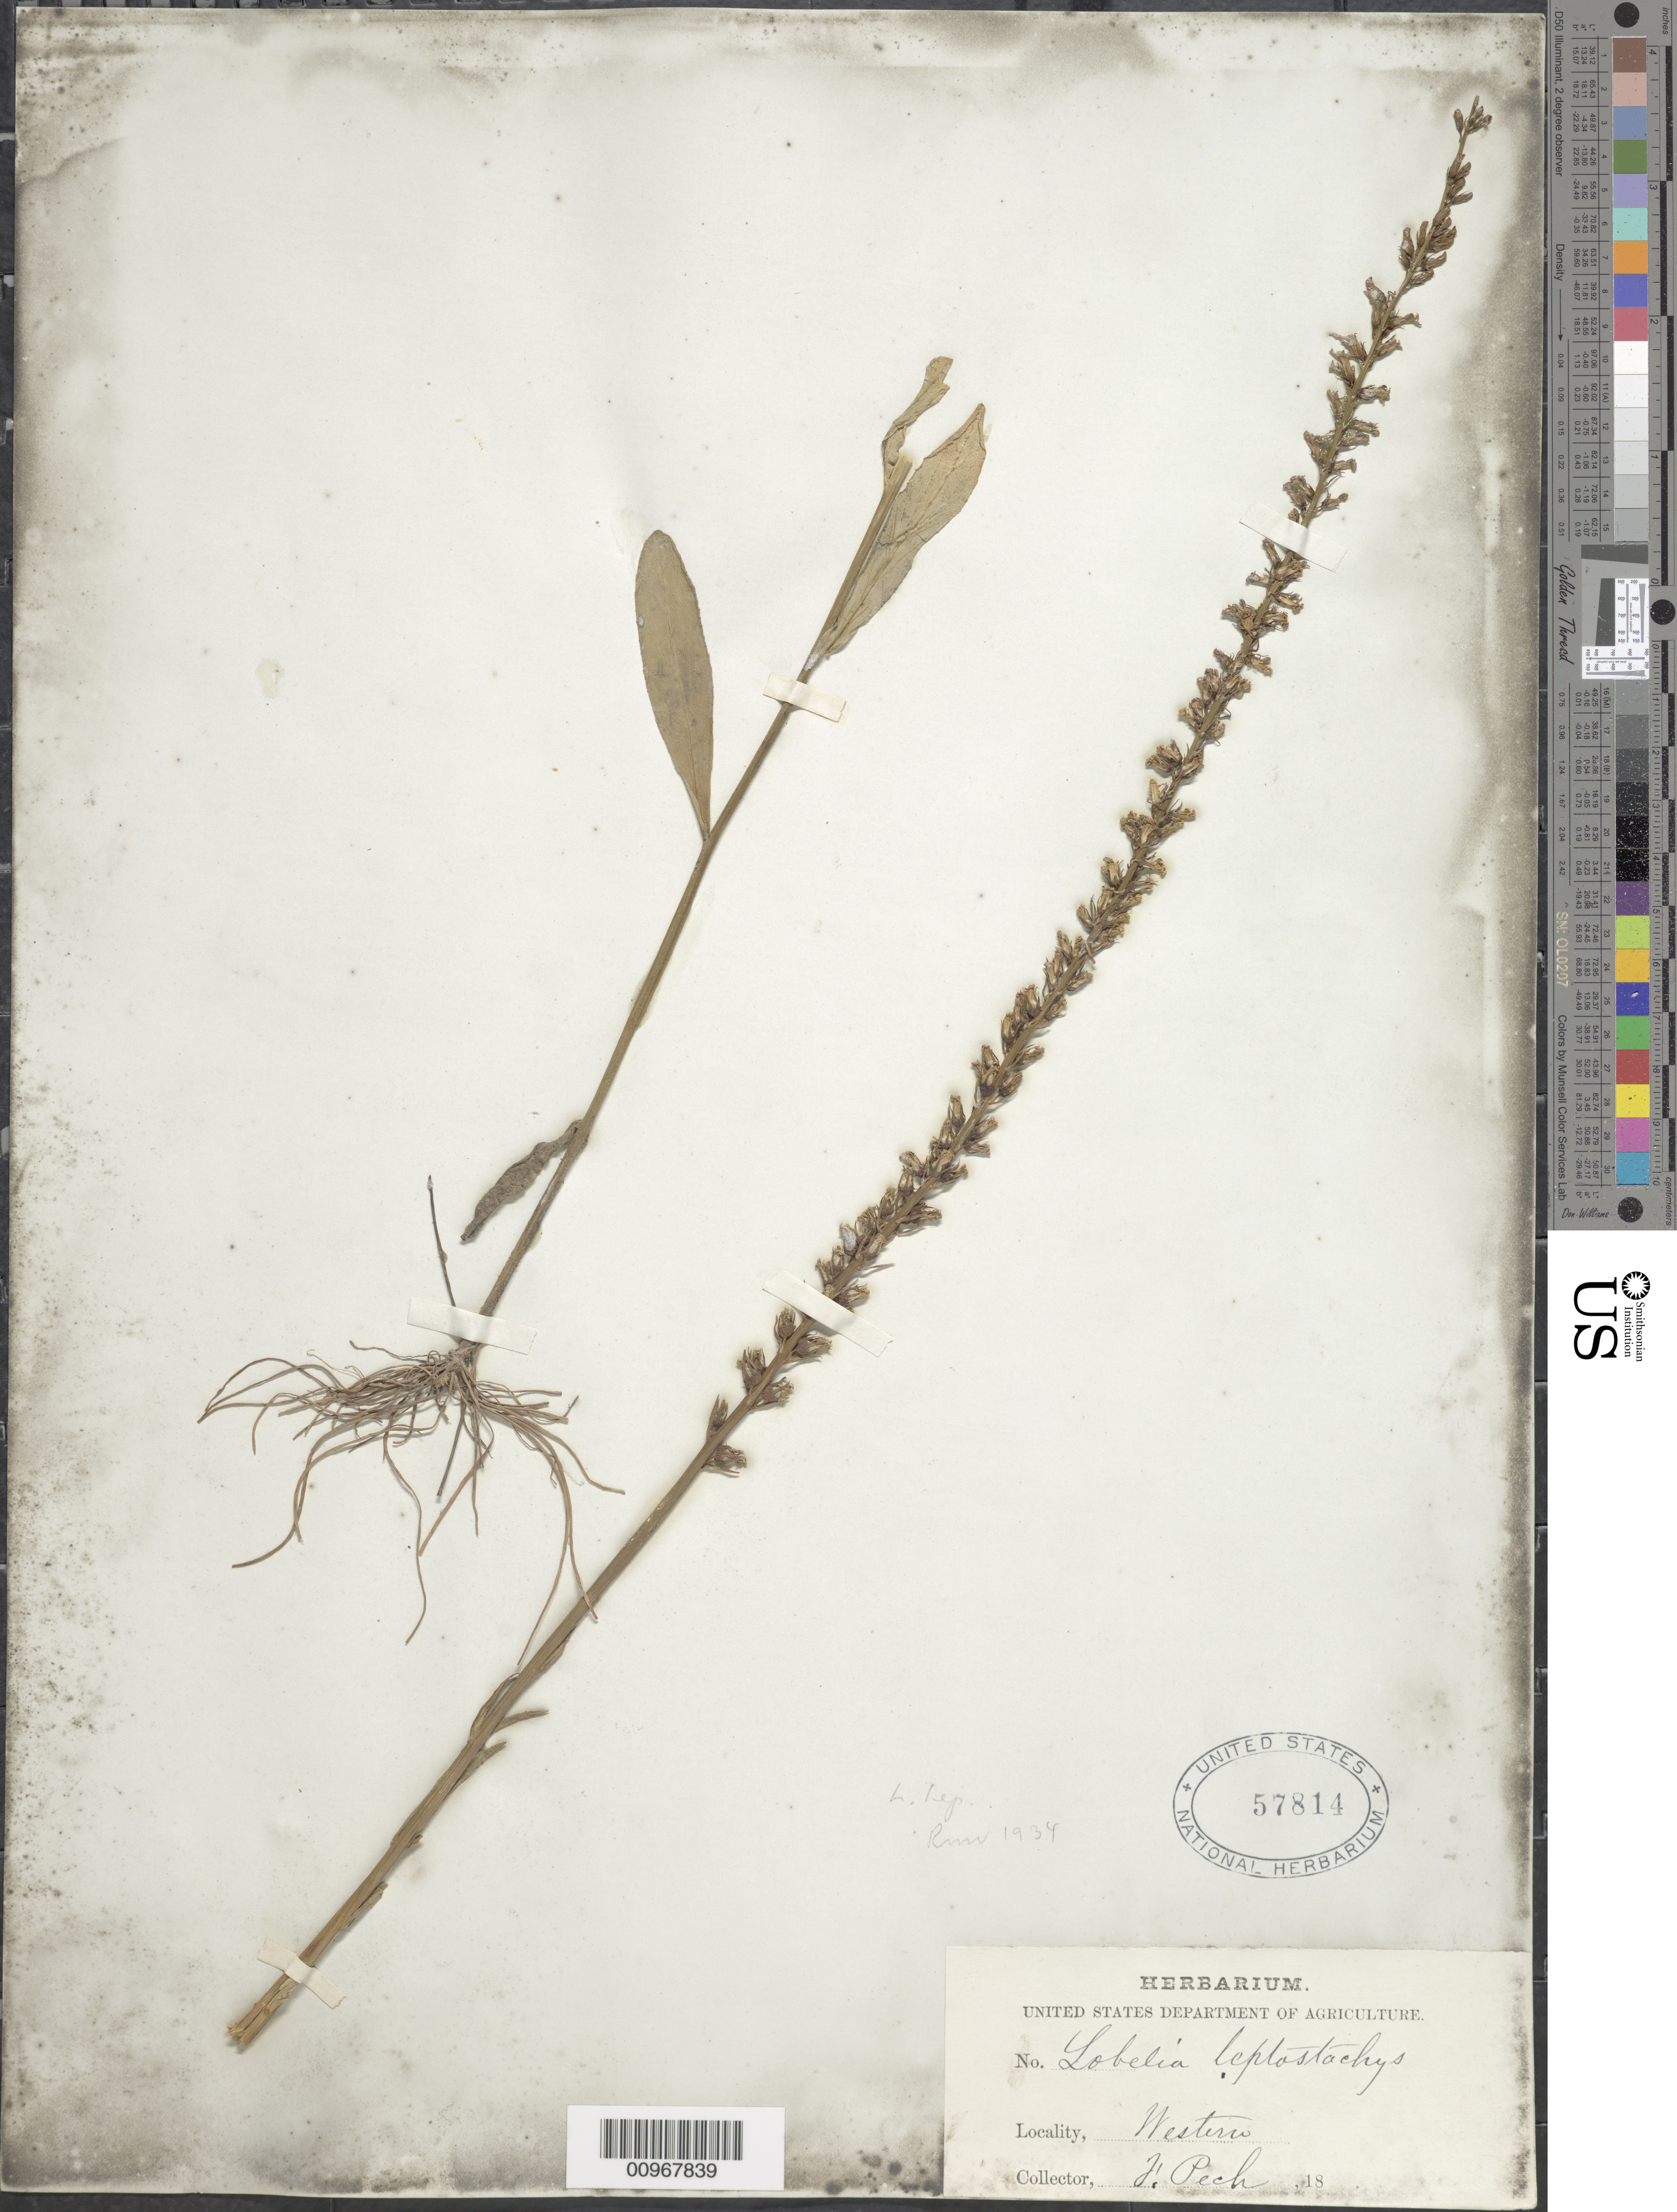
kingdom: Plantae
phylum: Tracheophyta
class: Magnoliopsida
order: Asterales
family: Campanulaceae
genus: Lobelia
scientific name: Lobelia leptostachys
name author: A. DC.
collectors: J. Peck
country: United States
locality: Western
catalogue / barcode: US 57814